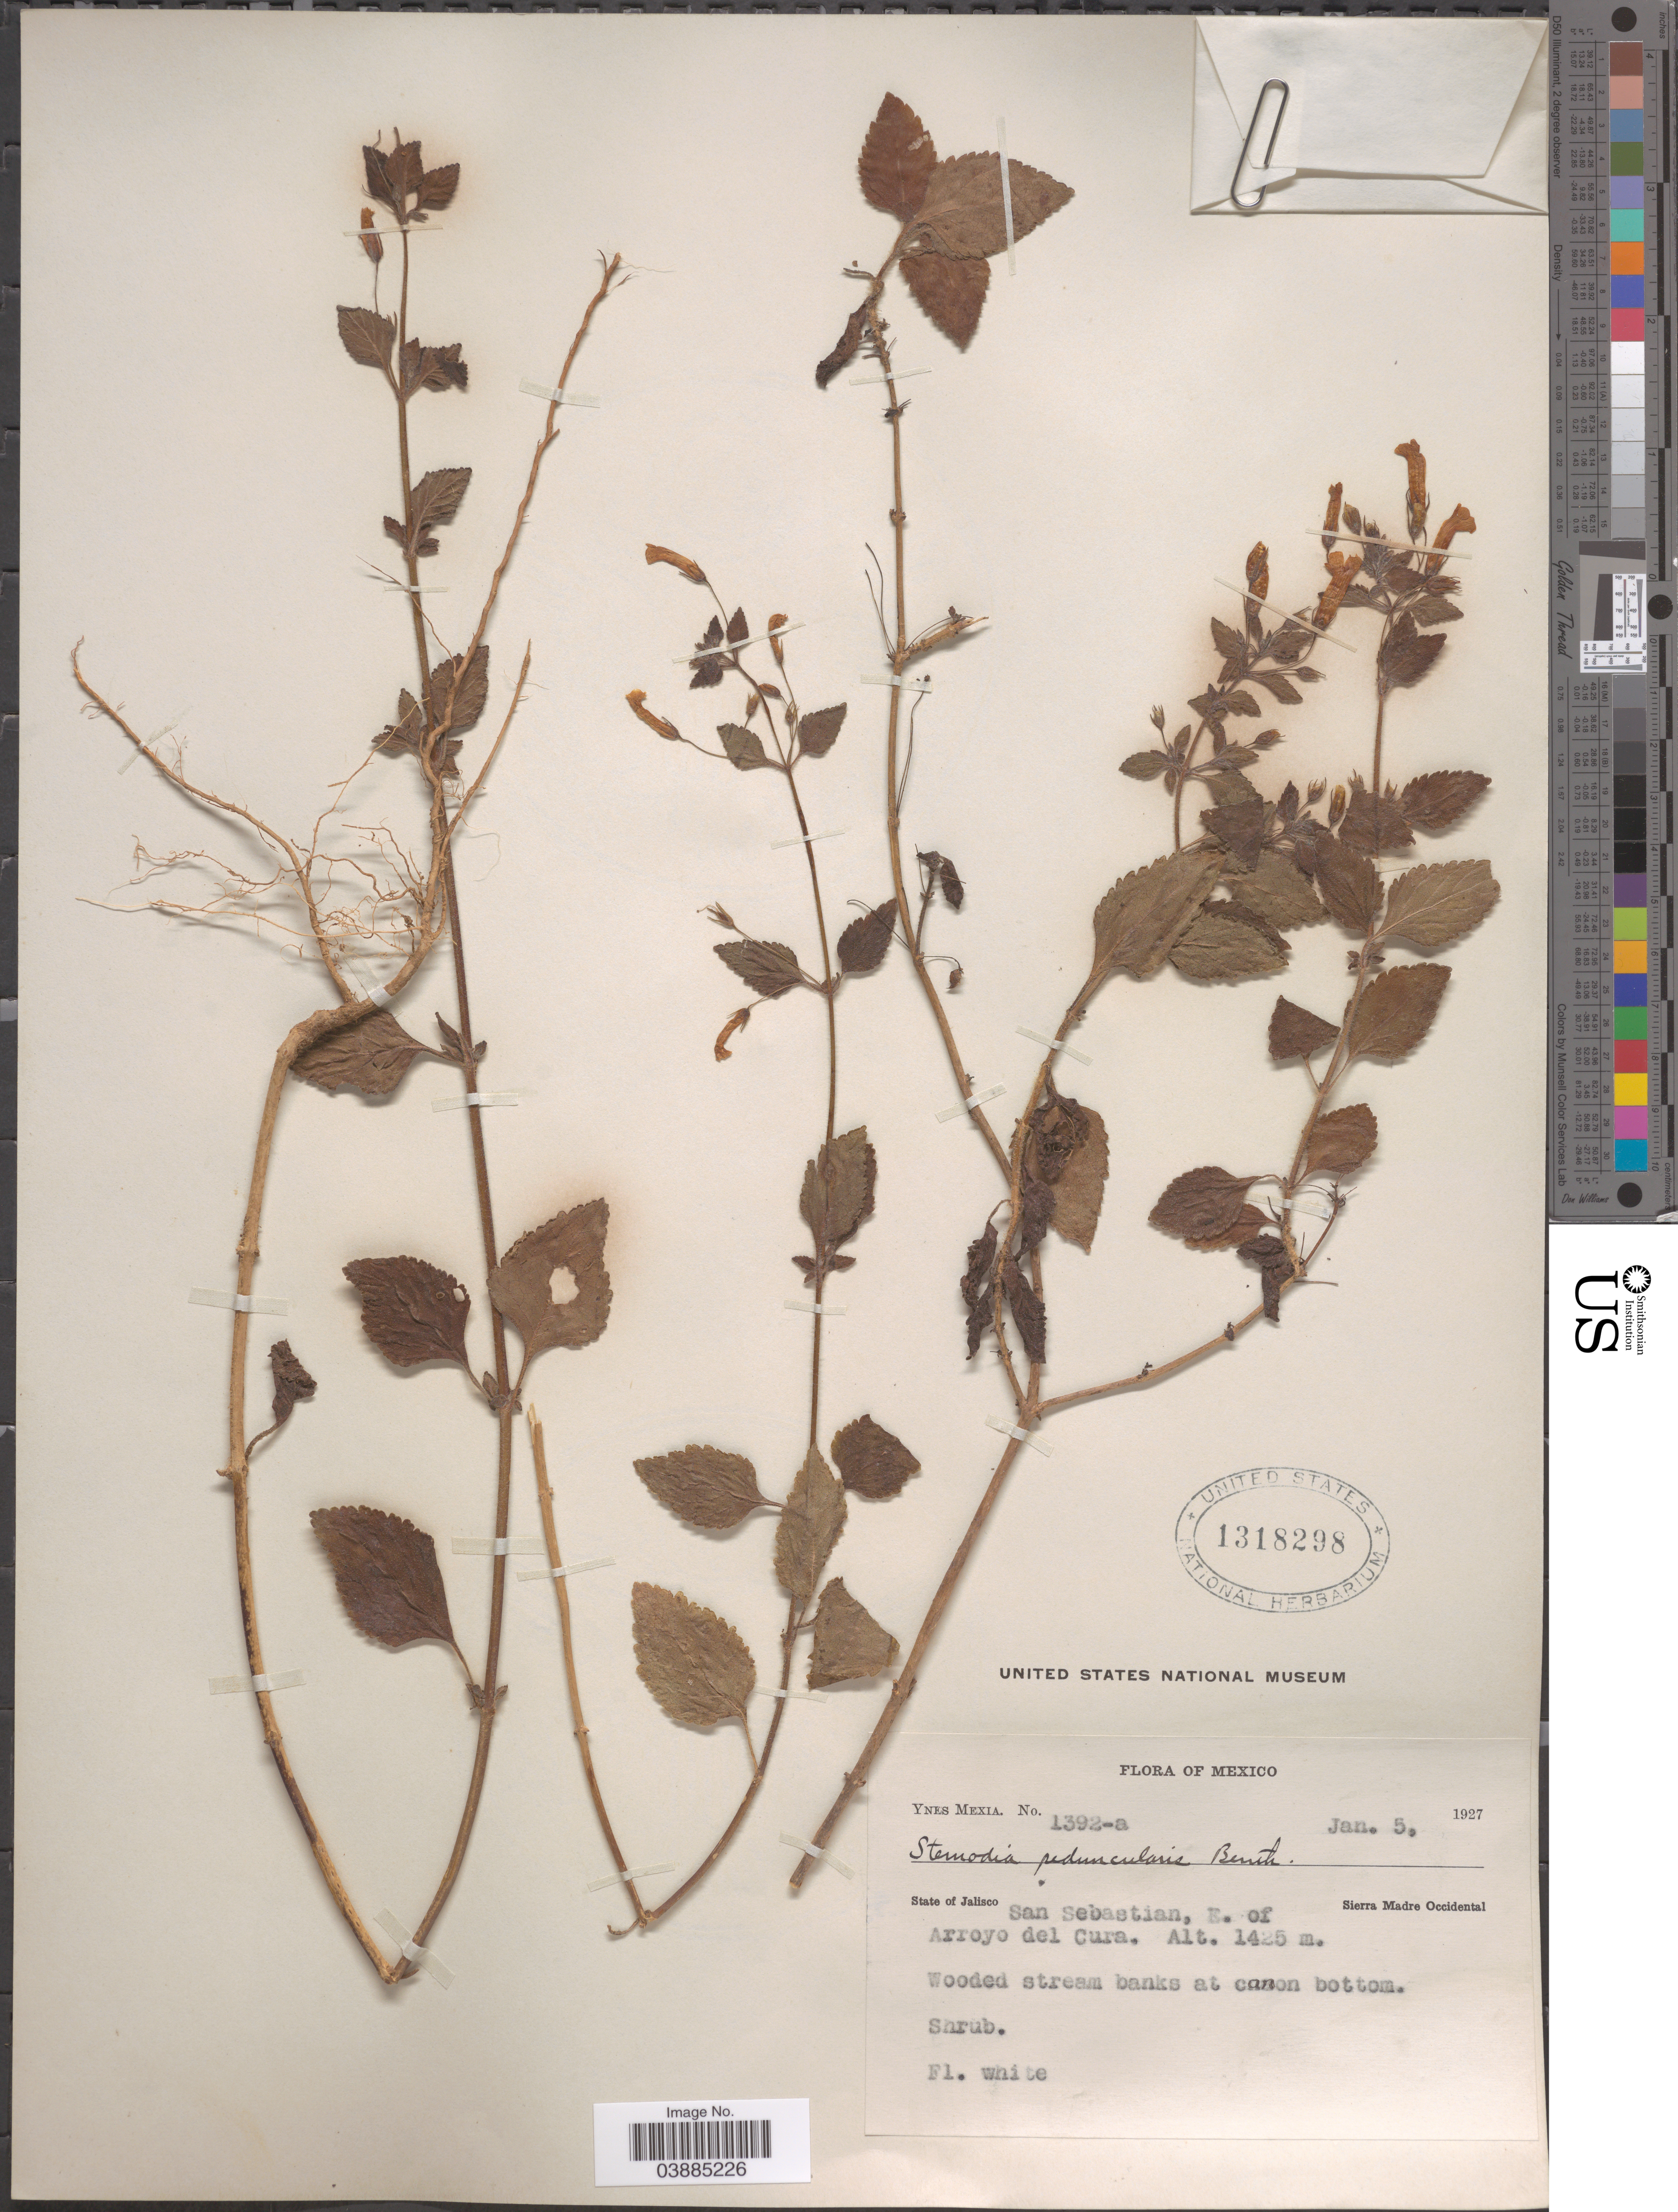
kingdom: Plantae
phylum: Tracheophyta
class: Magnoliopsida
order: Lamiales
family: Plantaginaceae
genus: Stemodia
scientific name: Stemodia pubescens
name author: (R. Br.) W.R. Barker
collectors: Y. Mexia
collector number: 1392-a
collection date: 1927-01-05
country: Mexico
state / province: Jalisco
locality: Sierra Madre Occidental. San Sebastian, E. of Arroyo del Cura.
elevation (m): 1425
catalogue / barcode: US 1318298